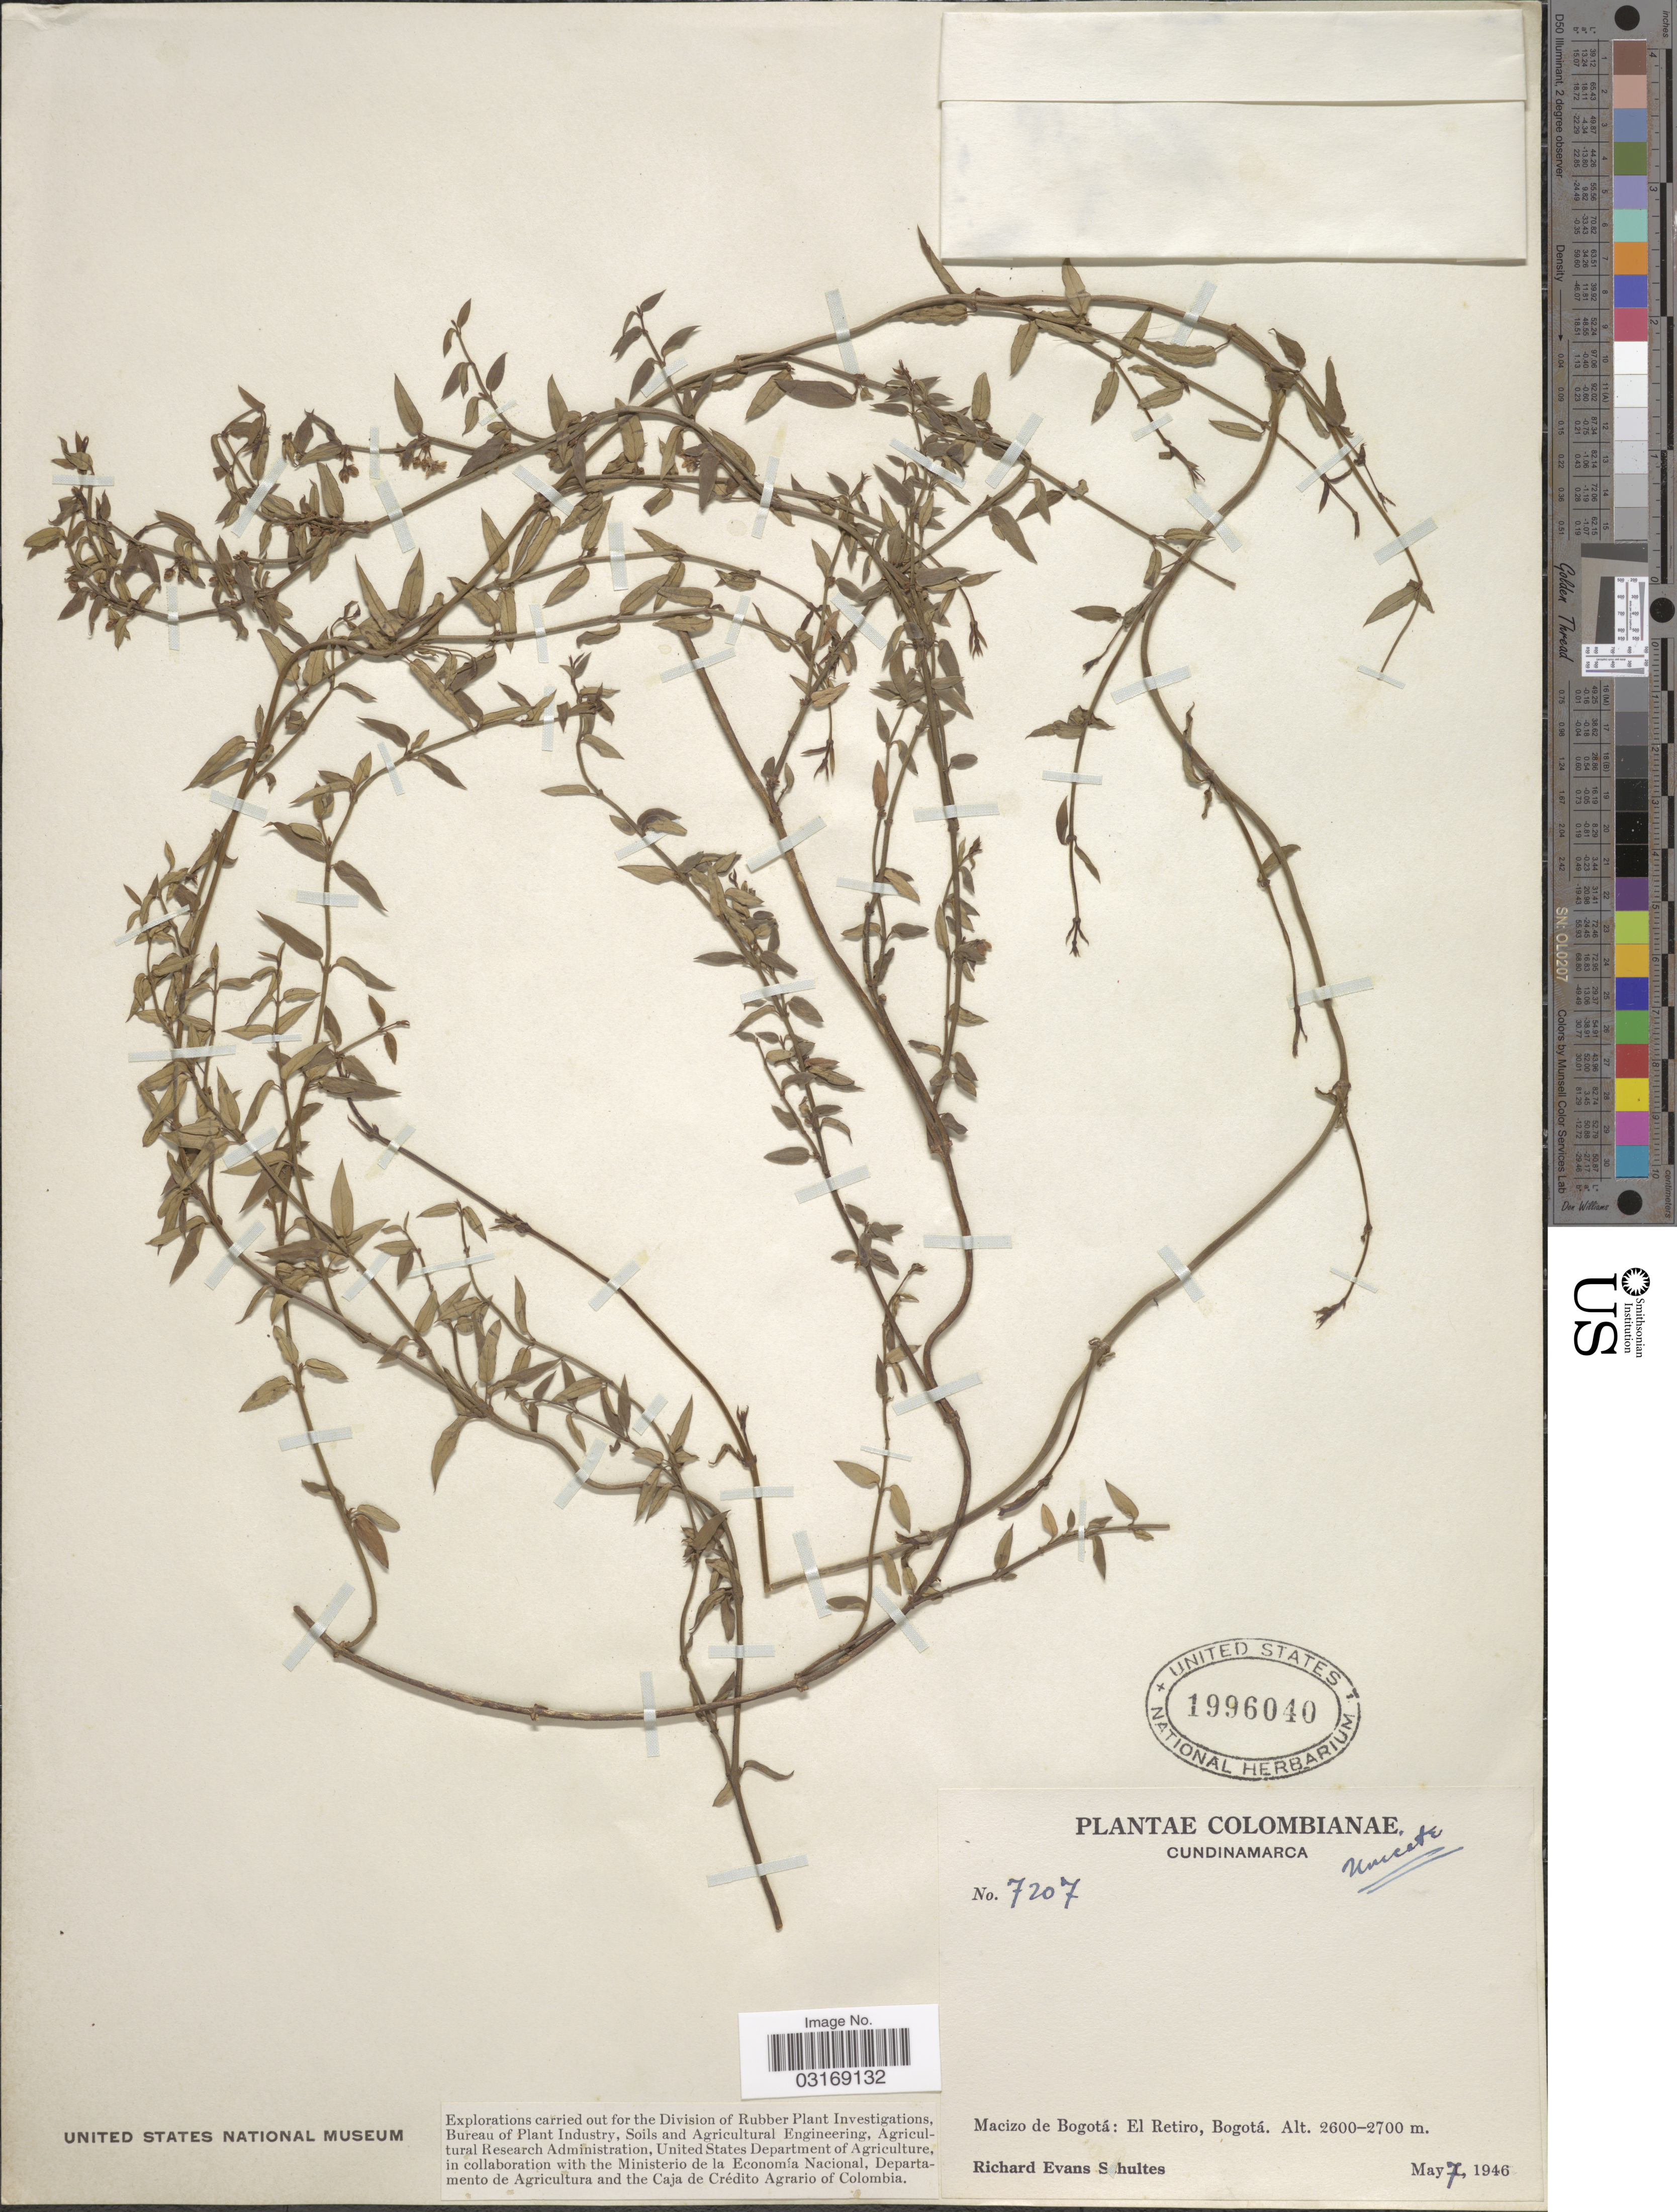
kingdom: Plantae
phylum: Tracheophyta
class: Magnoliopsida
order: Gentianales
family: Apocynaceae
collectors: R. E. Schultes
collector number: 7207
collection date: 1946-05-07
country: Colombia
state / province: Cundinamarca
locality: Macizo de Bogotá: El Retiro, Bogotá.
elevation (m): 2600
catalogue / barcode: US 1996040